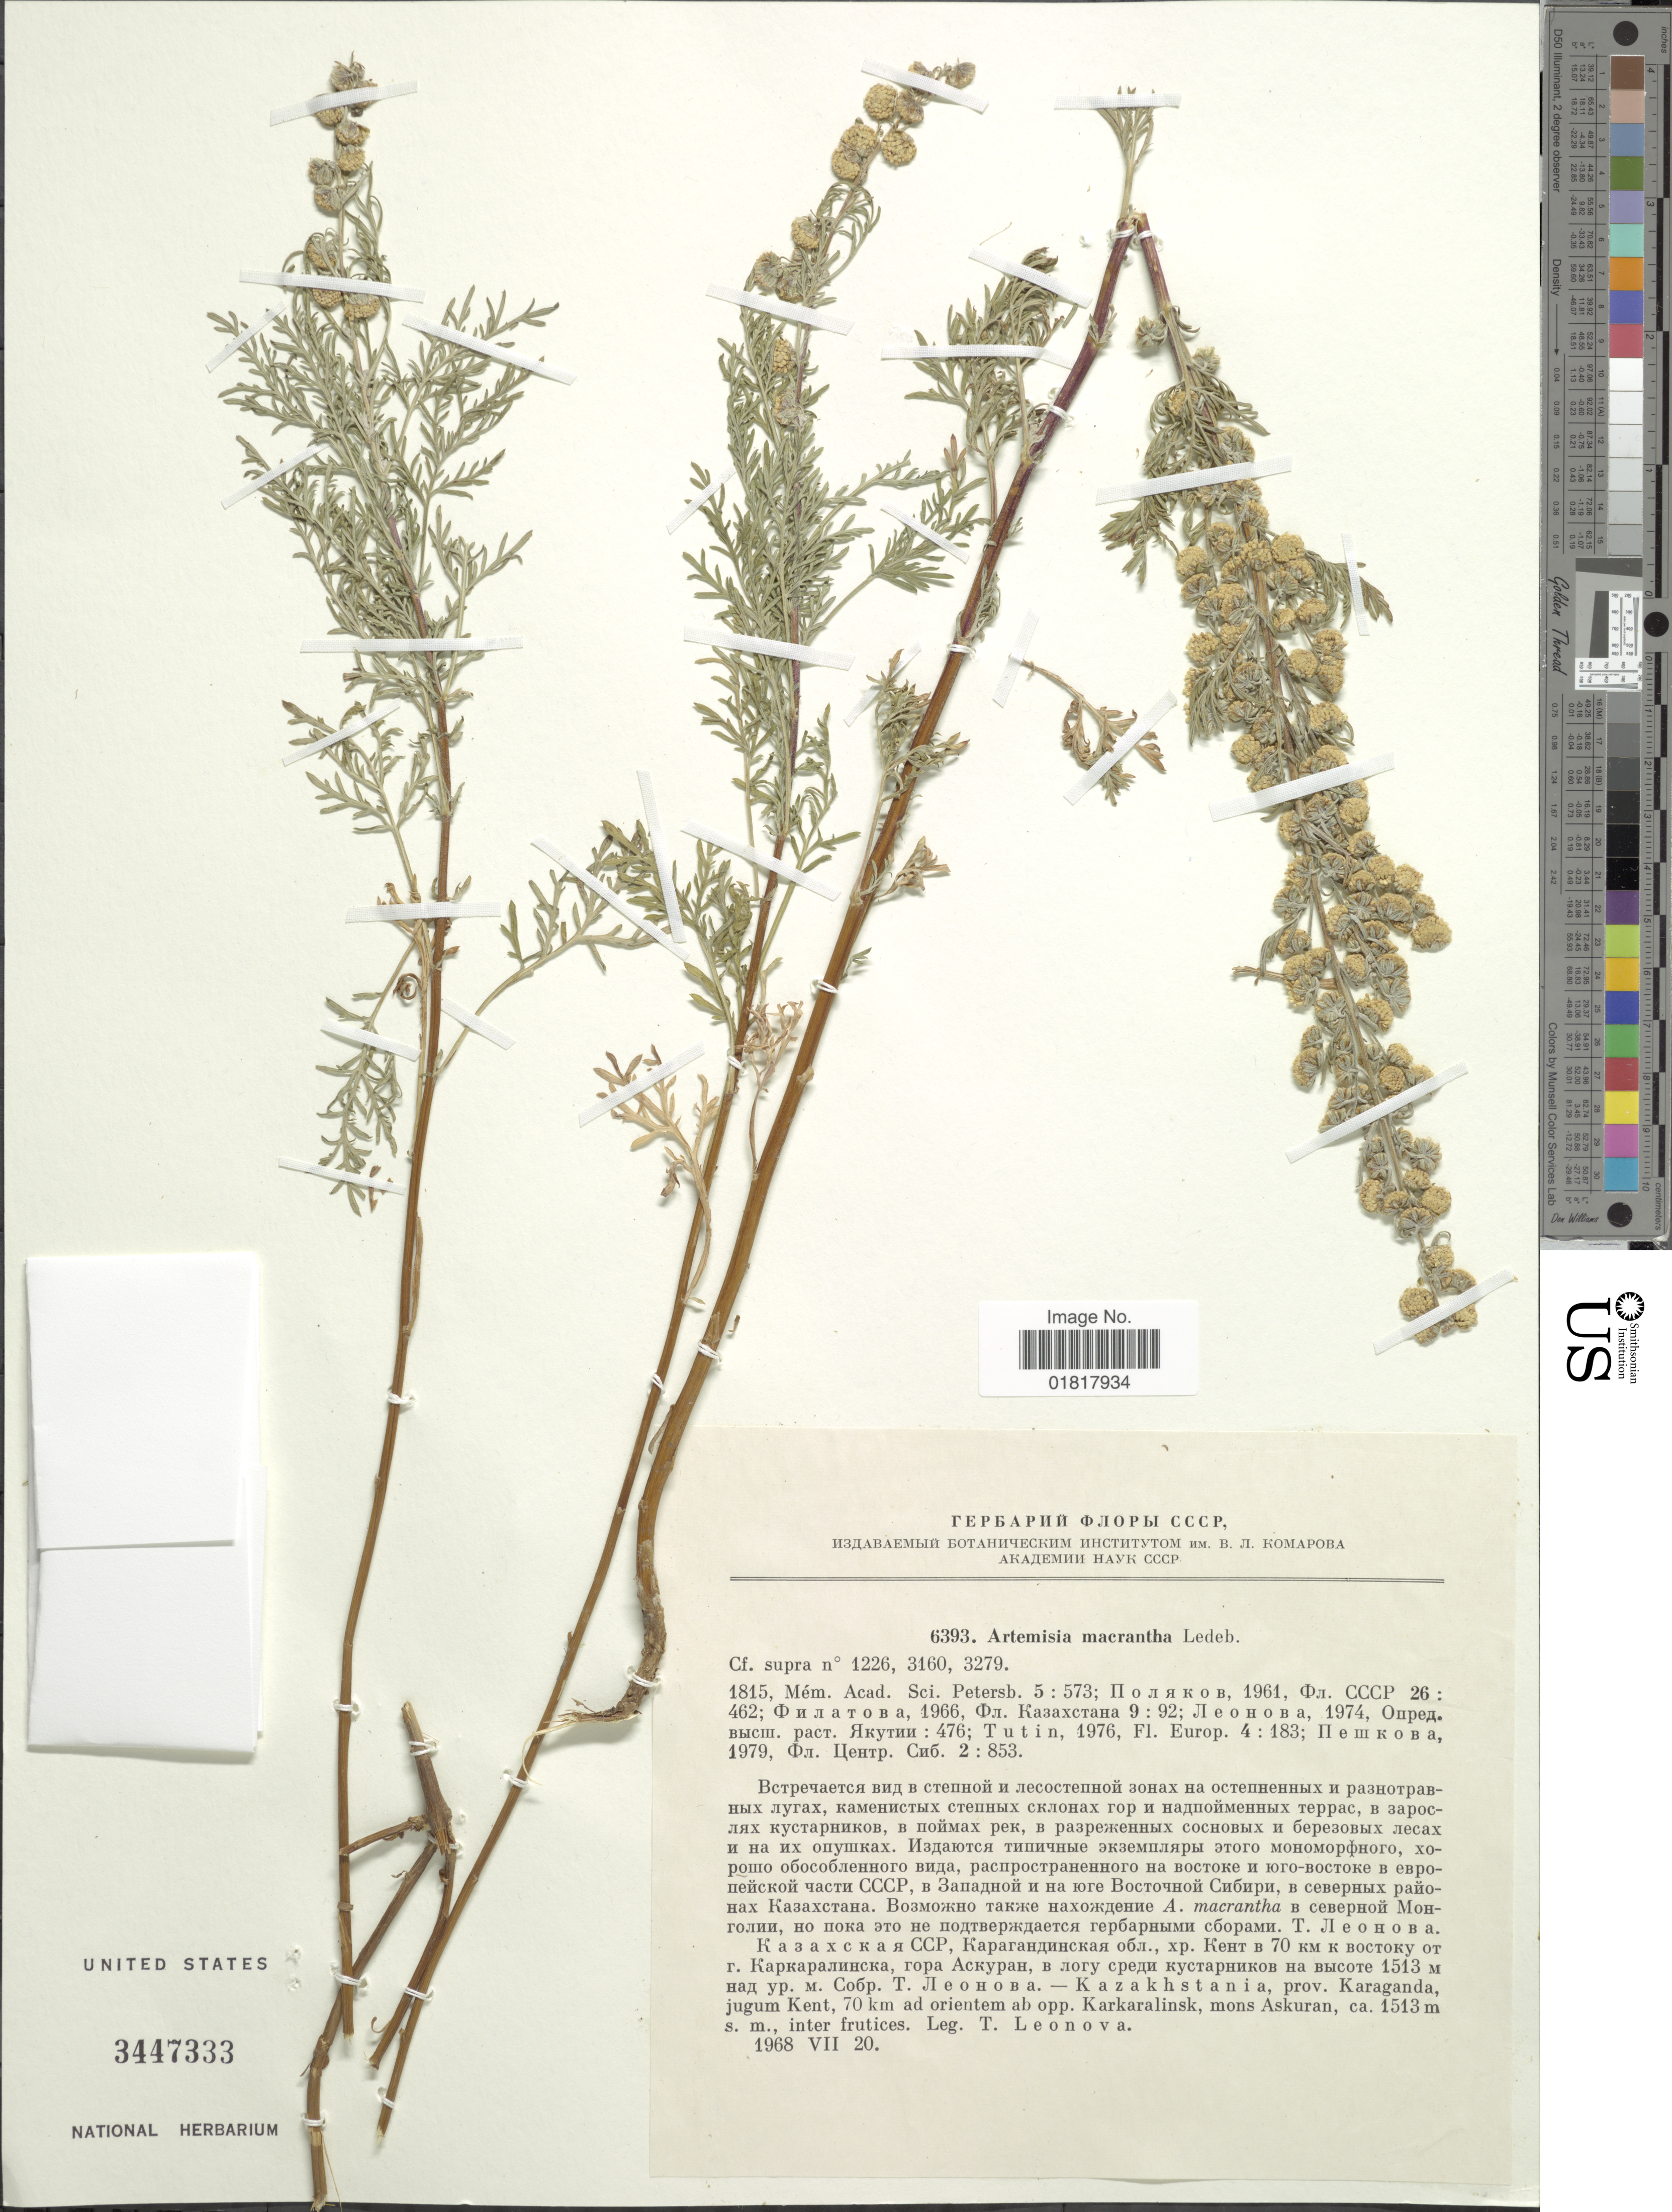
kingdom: Plantae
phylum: Tracheophyta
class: Magnoliopsida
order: Asterales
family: Asteraceae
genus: Artemisia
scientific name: Artemisia macrantha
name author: Ledeb.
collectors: T. G. Leonova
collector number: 6393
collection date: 1968-07-20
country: Kazakhstan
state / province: Karaganda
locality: Kazakhstania, Prov. Karaganda, jugum Kent, 70 km ad orientem ab opp. Karkaralinsk, mons Askuran, inter frutices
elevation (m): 1513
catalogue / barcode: US 3447333